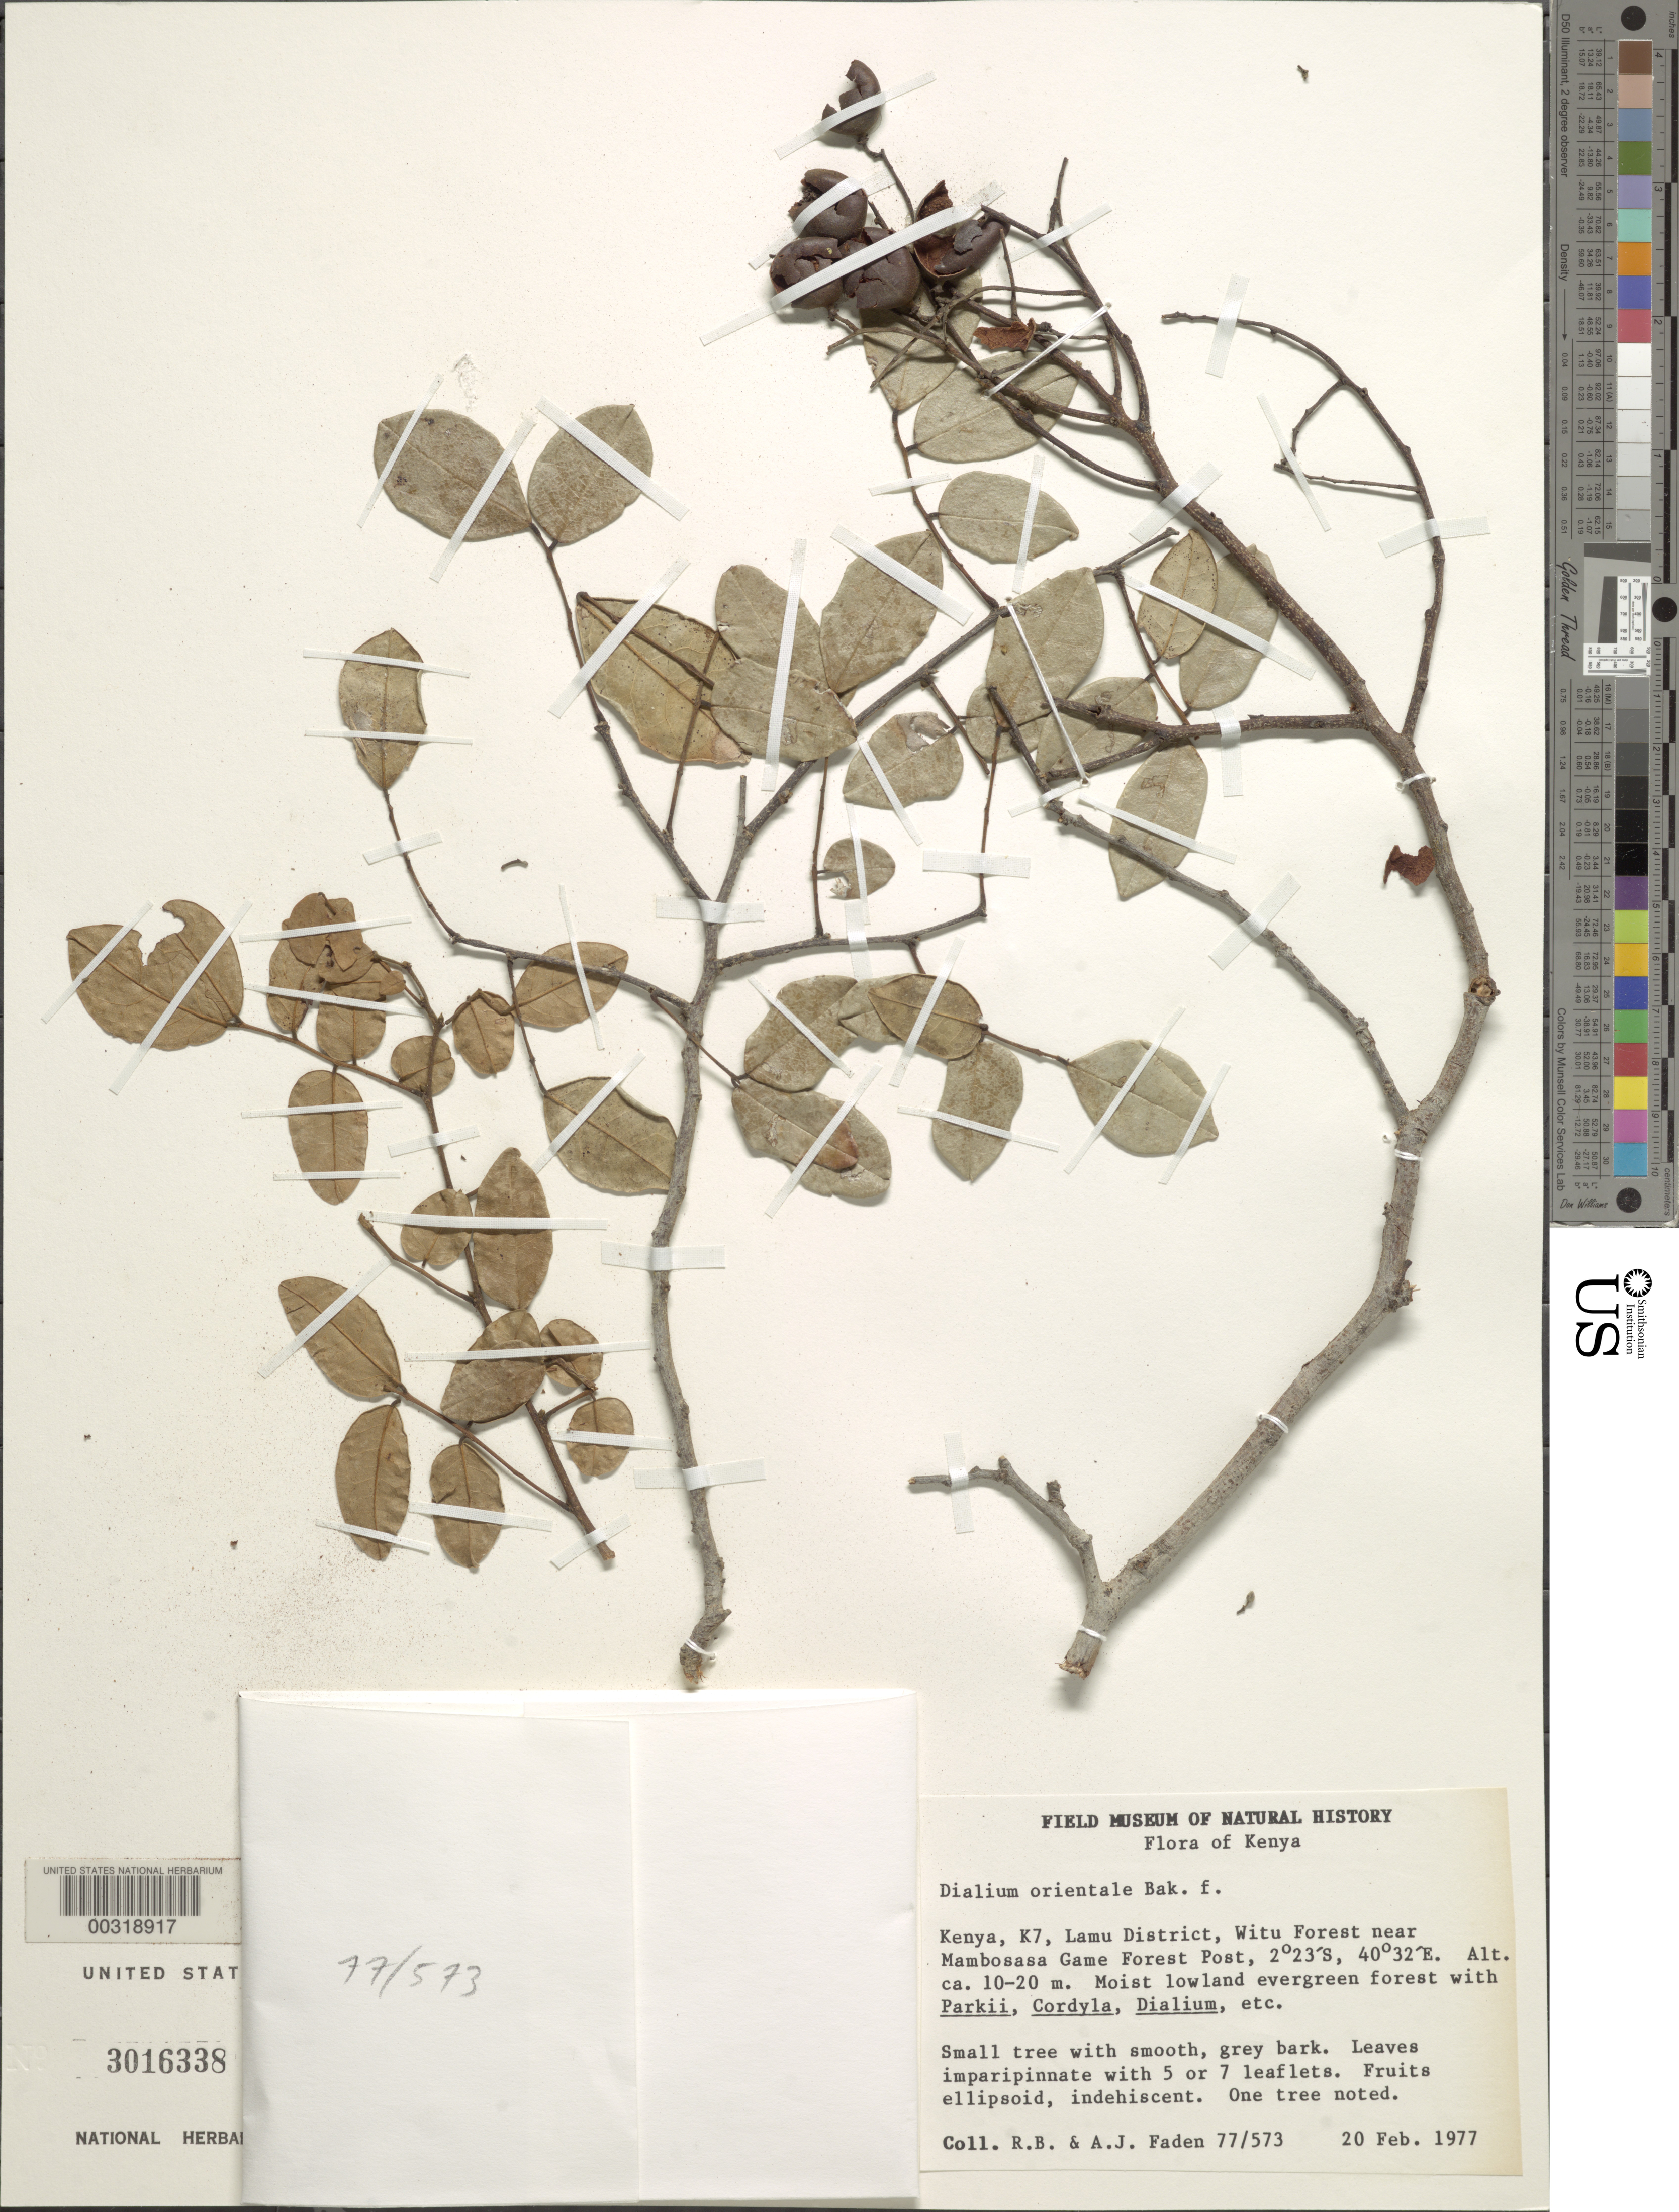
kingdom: Plantae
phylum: Tracheophyta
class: Magnoliopsida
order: Fabales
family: Fabaceae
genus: Dialium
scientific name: Dialium orientale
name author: Baker f.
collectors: R. B. Faden & A. J. Faden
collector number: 77/573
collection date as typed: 20 Feb 1977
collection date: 1977-02-20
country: Kenya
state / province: Lamu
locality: K7, witu forest near mambosasa game forest post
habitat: Moist lowland evergreen forest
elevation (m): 10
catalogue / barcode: US 3016338